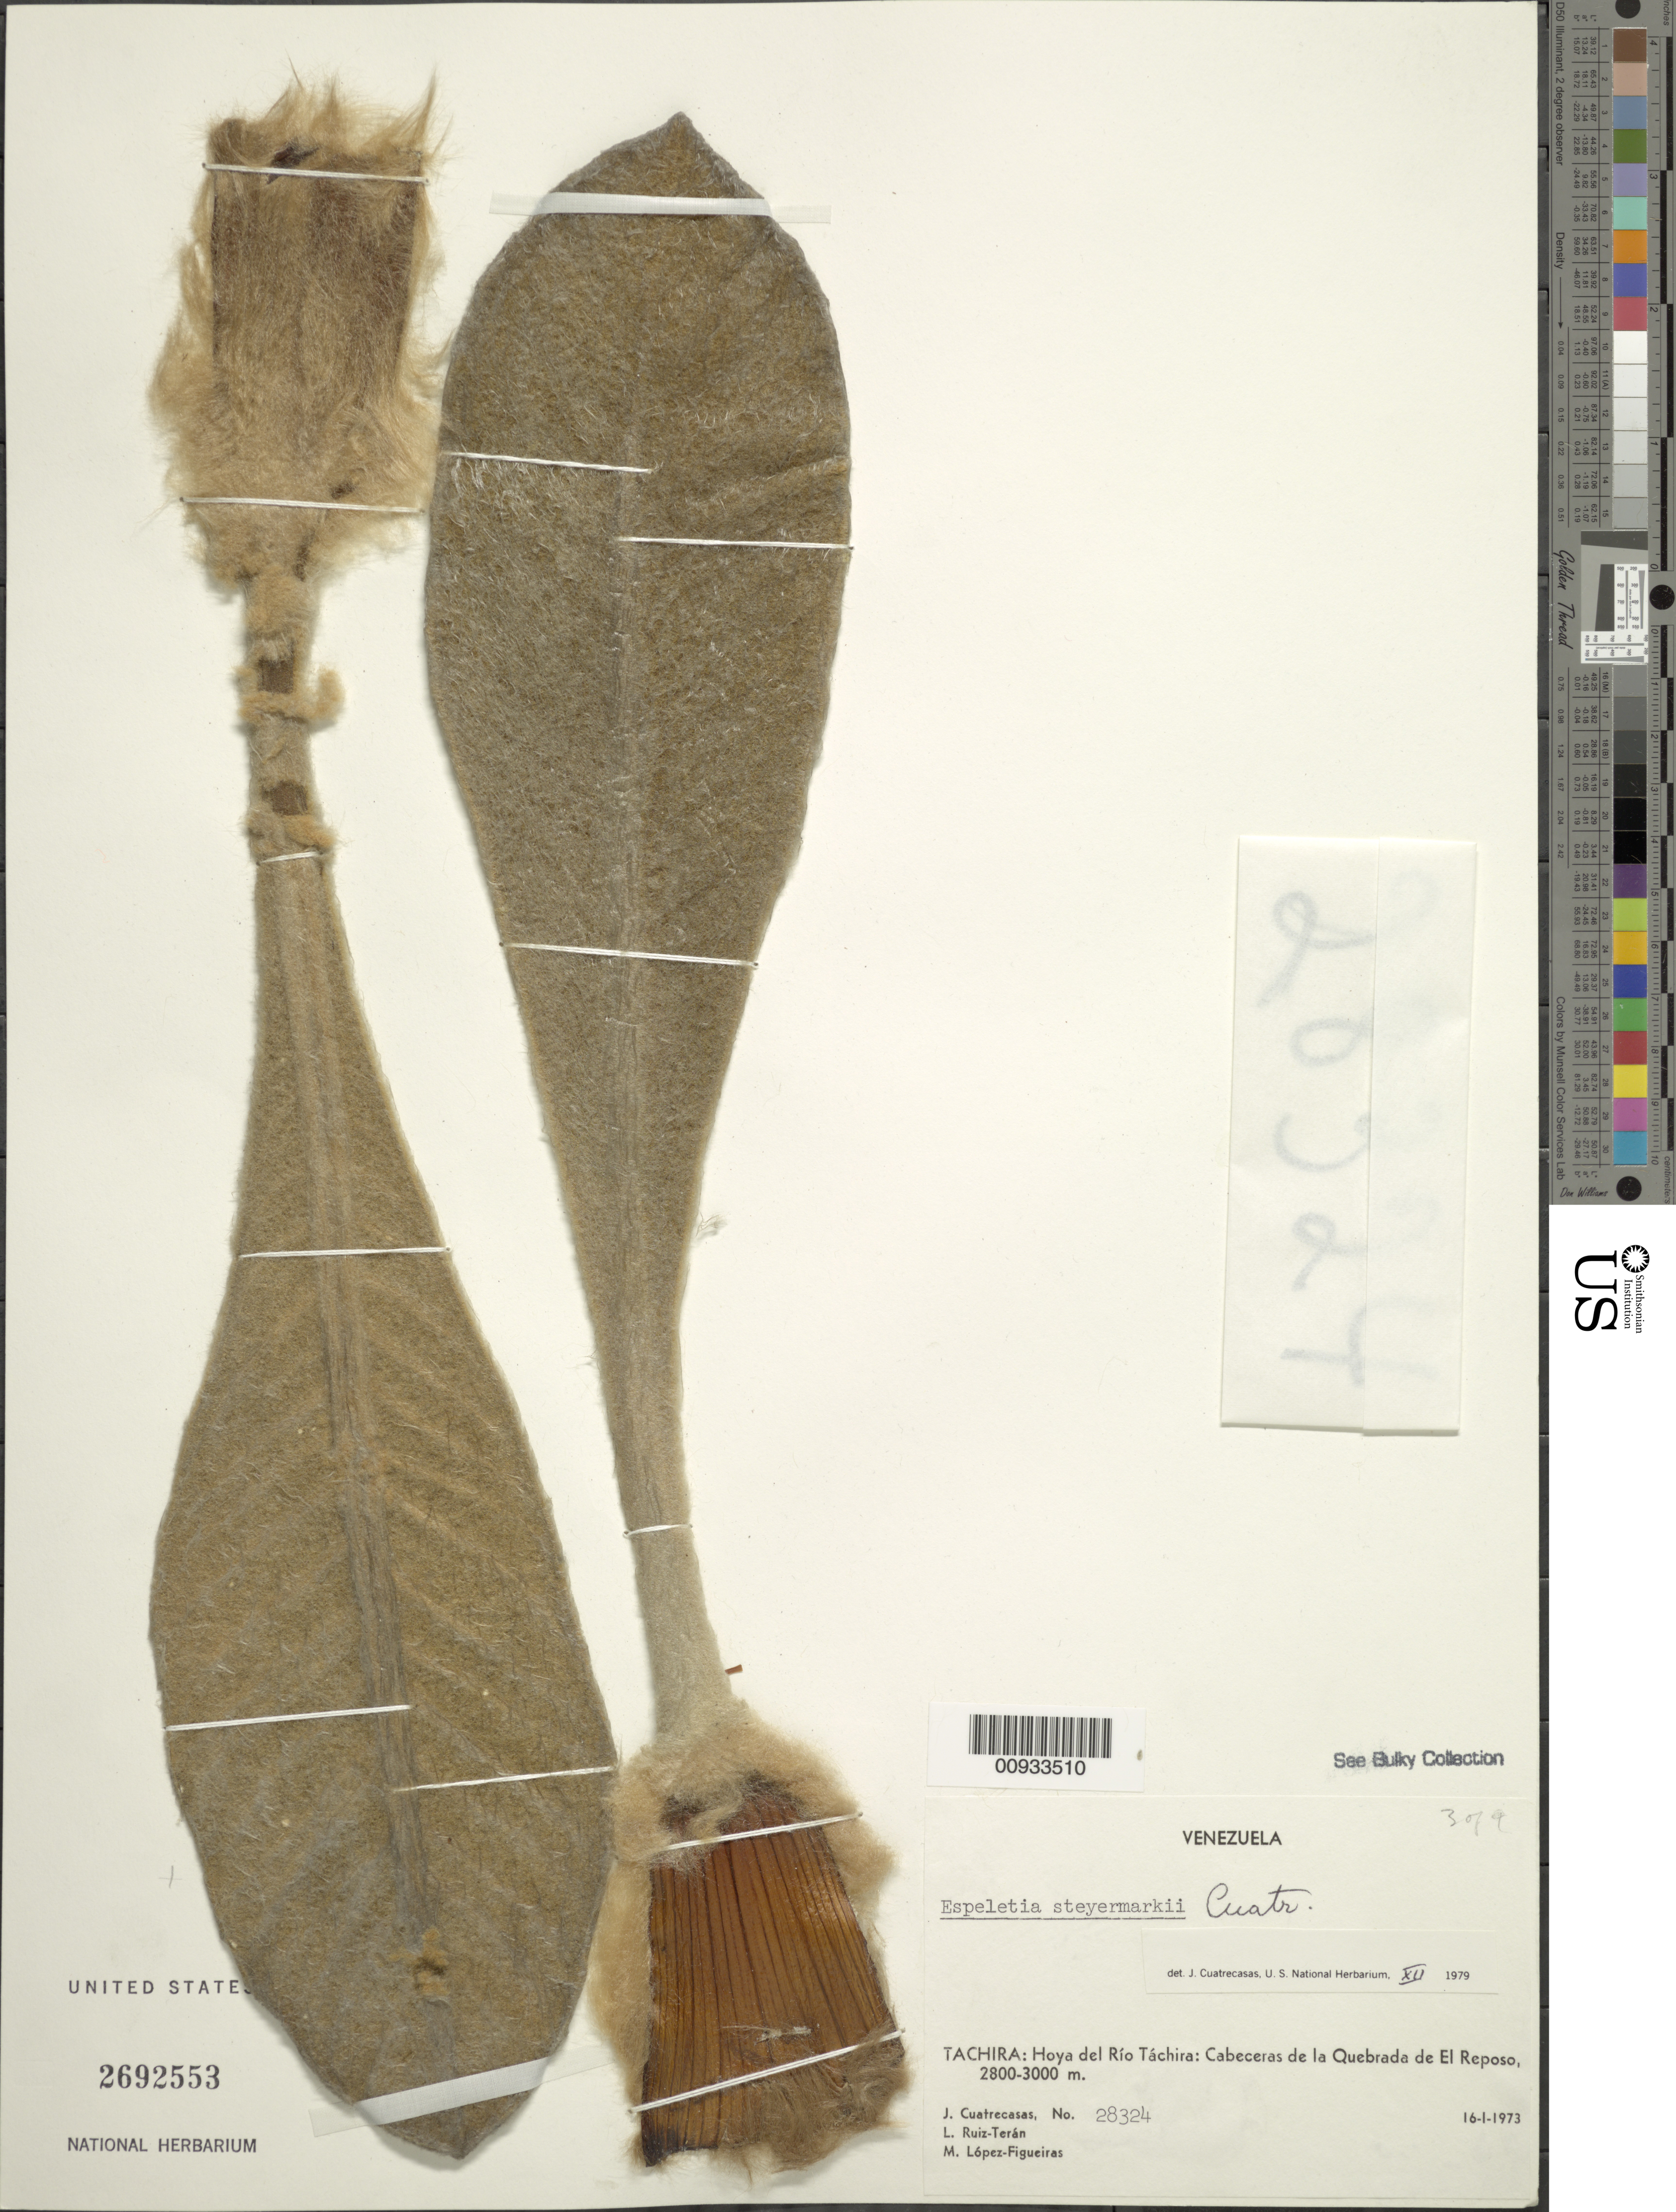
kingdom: Plantae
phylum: Tracheophyta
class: Magnoliopsida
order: Asterales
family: Asteraceae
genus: Espeletia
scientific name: Espeletia steyermarkii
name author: Cuatrec.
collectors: J. Cuatrecasas, L. E. Ruíz-Terán & M. López Figueiras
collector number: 28324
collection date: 1973-01-16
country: Venezuela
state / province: Tachira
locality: Hoya del Rio Tachira, Cabeceras de la Quebrada de El Reposo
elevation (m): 2800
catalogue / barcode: US 2692553